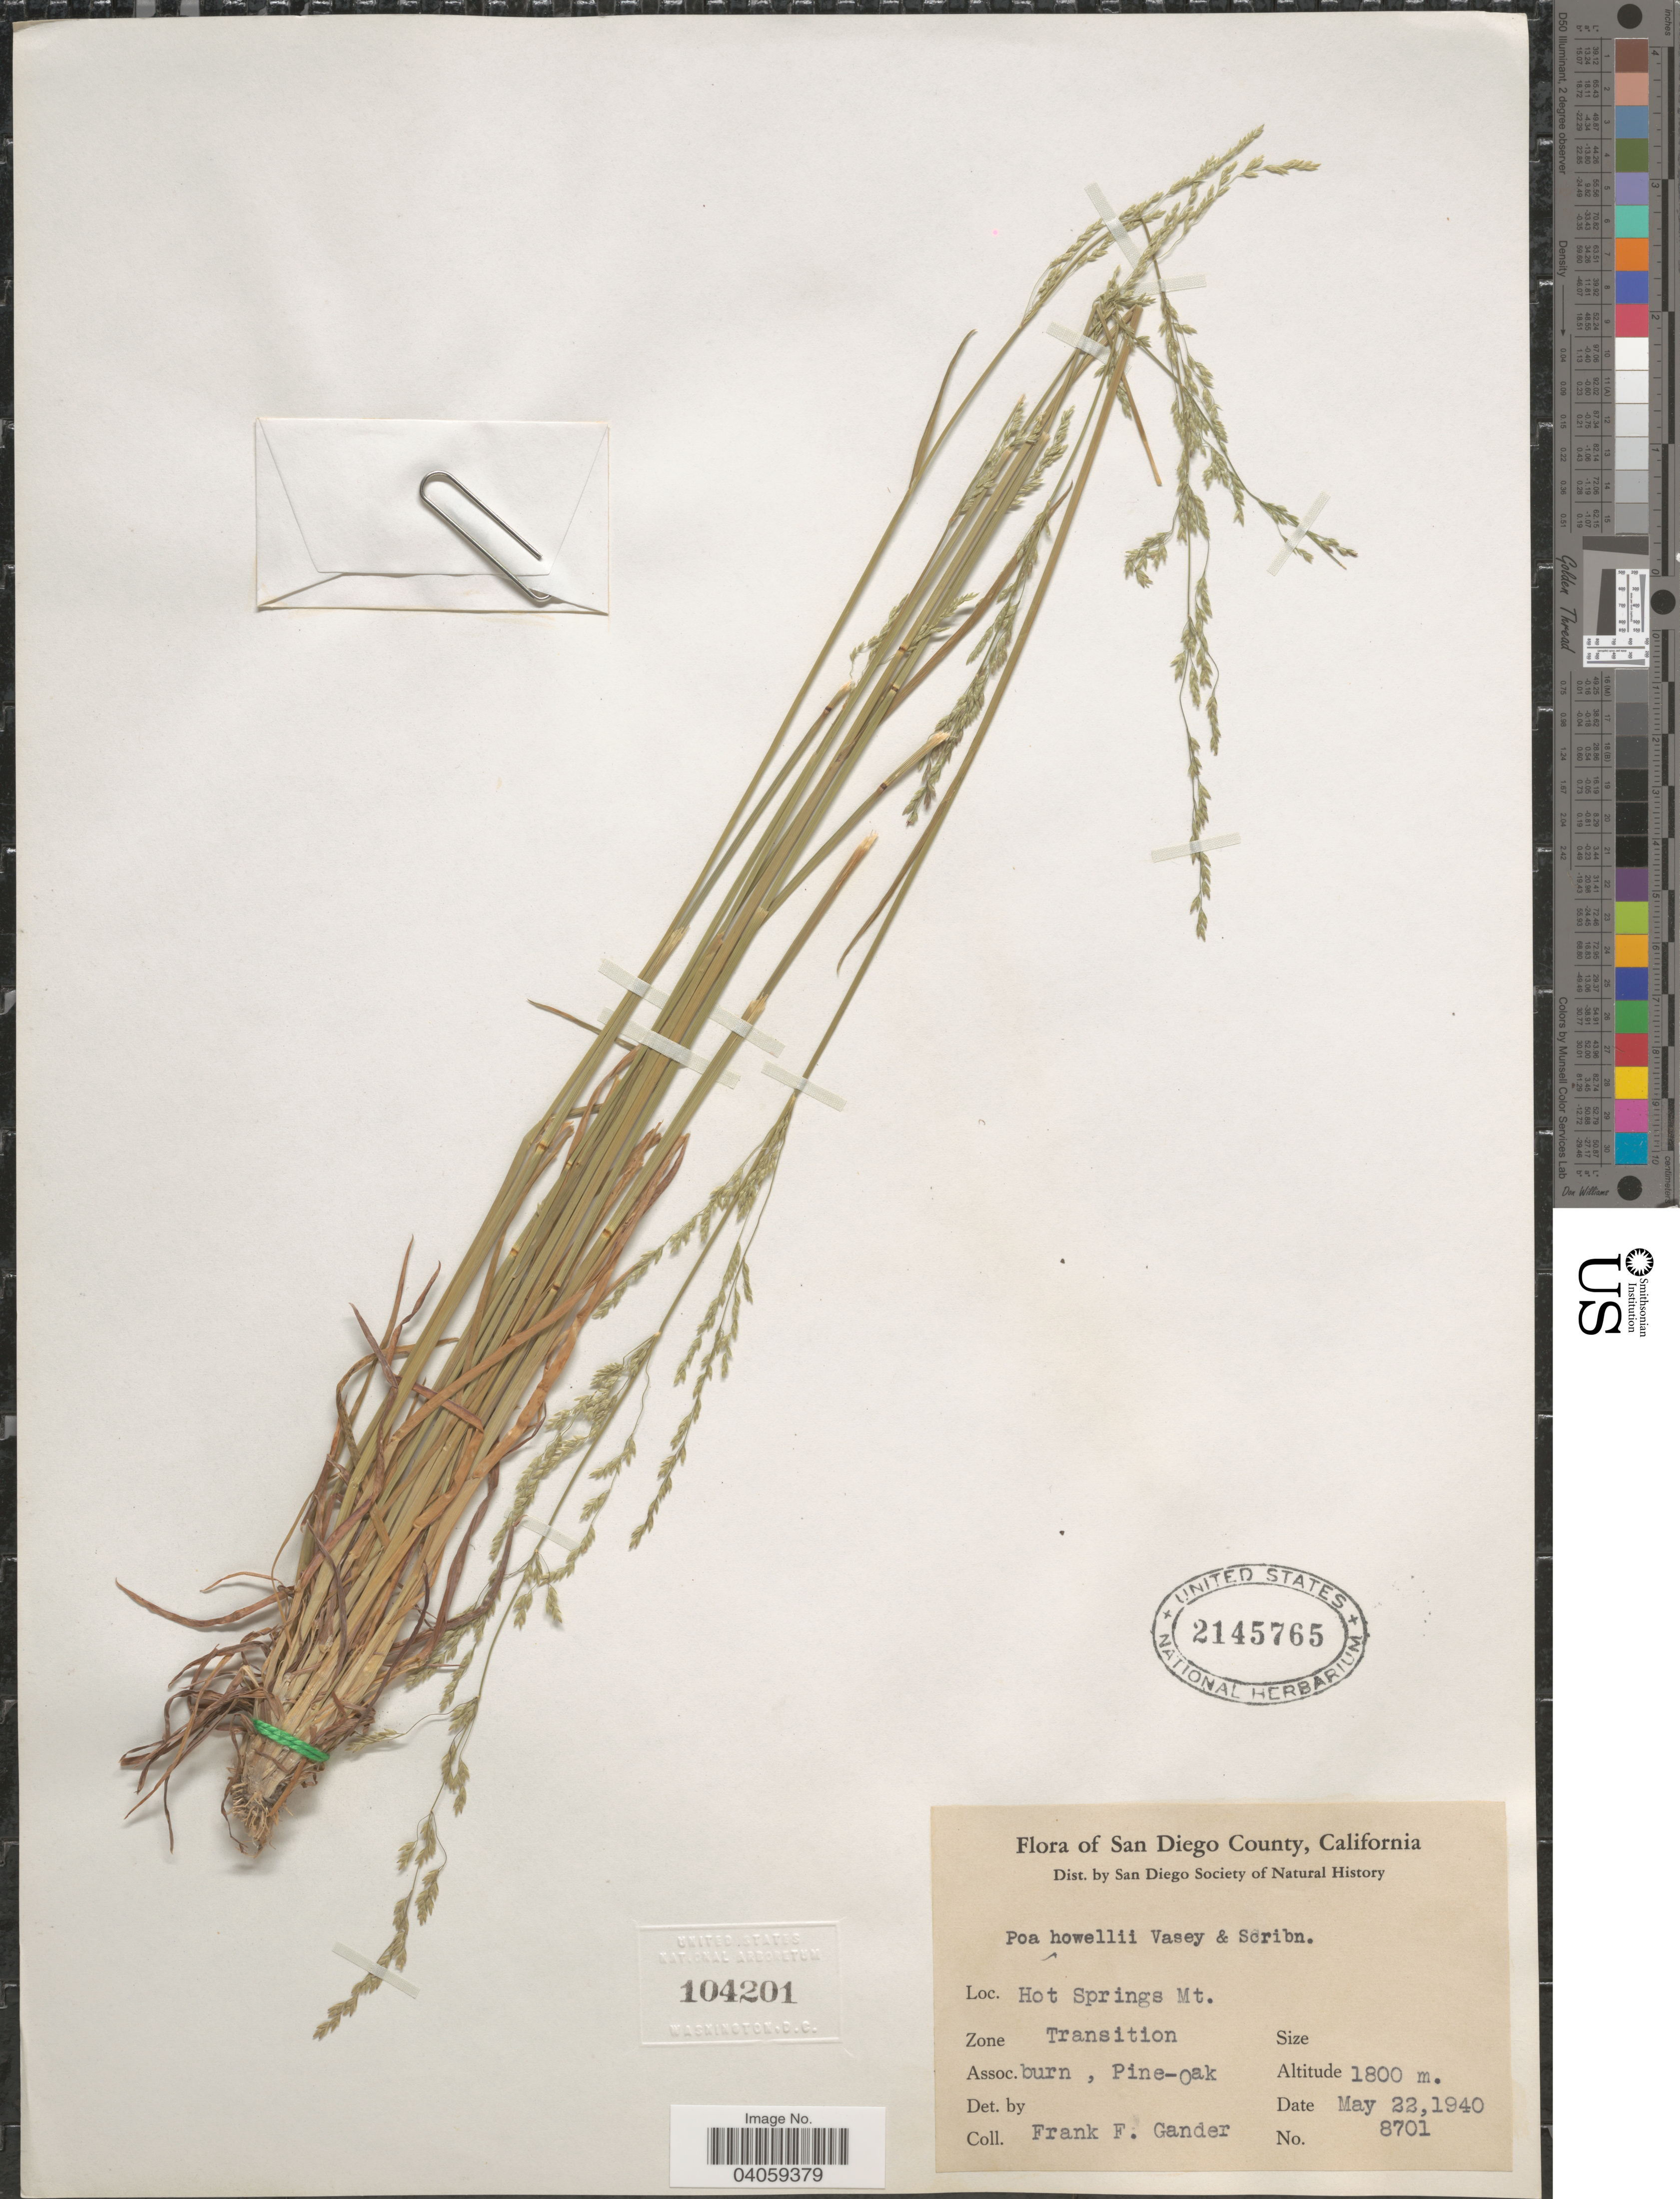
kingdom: Plantae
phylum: Tracheophyta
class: Liliopsida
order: Poales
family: Poaceae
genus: Poa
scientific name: Poa howellii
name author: Vasey & Scribn.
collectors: F. Gander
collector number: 8701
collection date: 1940-05-22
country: United States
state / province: California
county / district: San Diego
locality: San Diego County. Hot Springs Mt. Zone Transition.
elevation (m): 1800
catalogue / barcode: US 2145765